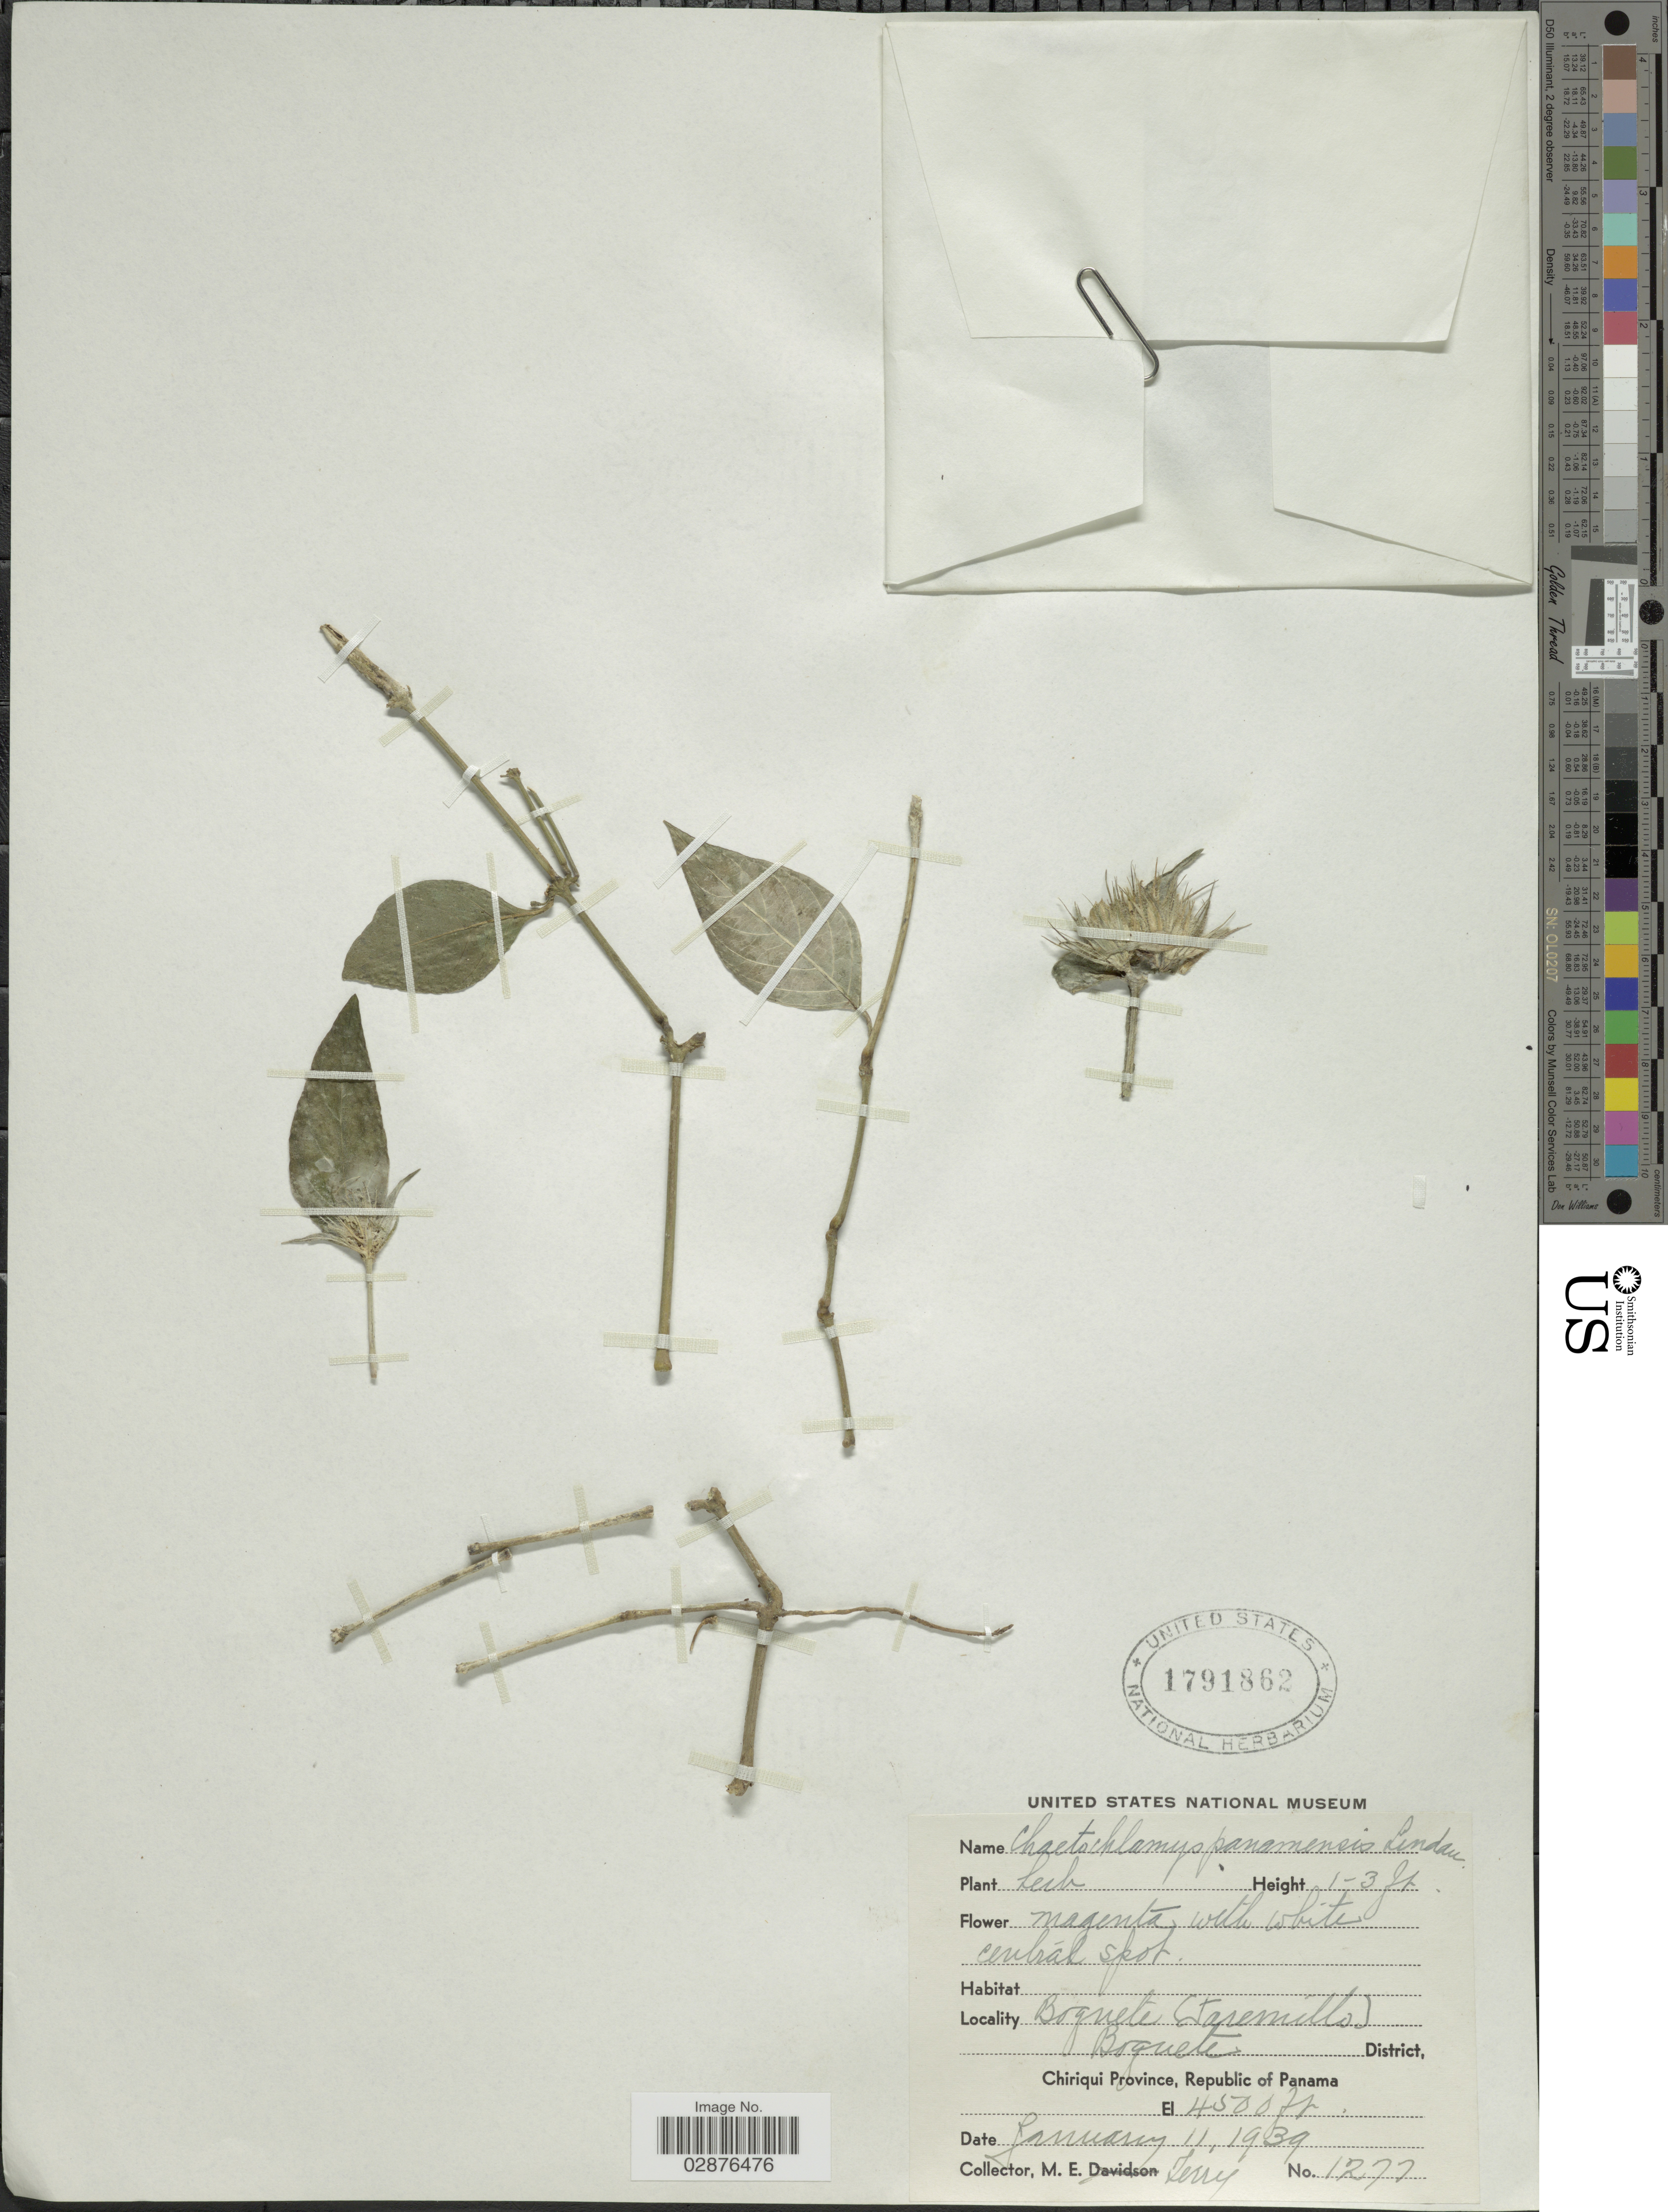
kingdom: Plantae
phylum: Tracheophyta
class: Magnoliopsida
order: Lamiales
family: Acanthaceae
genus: Justicia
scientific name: Justicia isthmensis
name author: T.F. Daniel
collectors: M. Terry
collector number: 1277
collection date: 1939-01-11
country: Panama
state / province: Chiriqui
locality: Boquete (Jaramillo). Boquete District. Republic of Panama.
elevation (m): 1372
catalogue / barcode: US 1791862